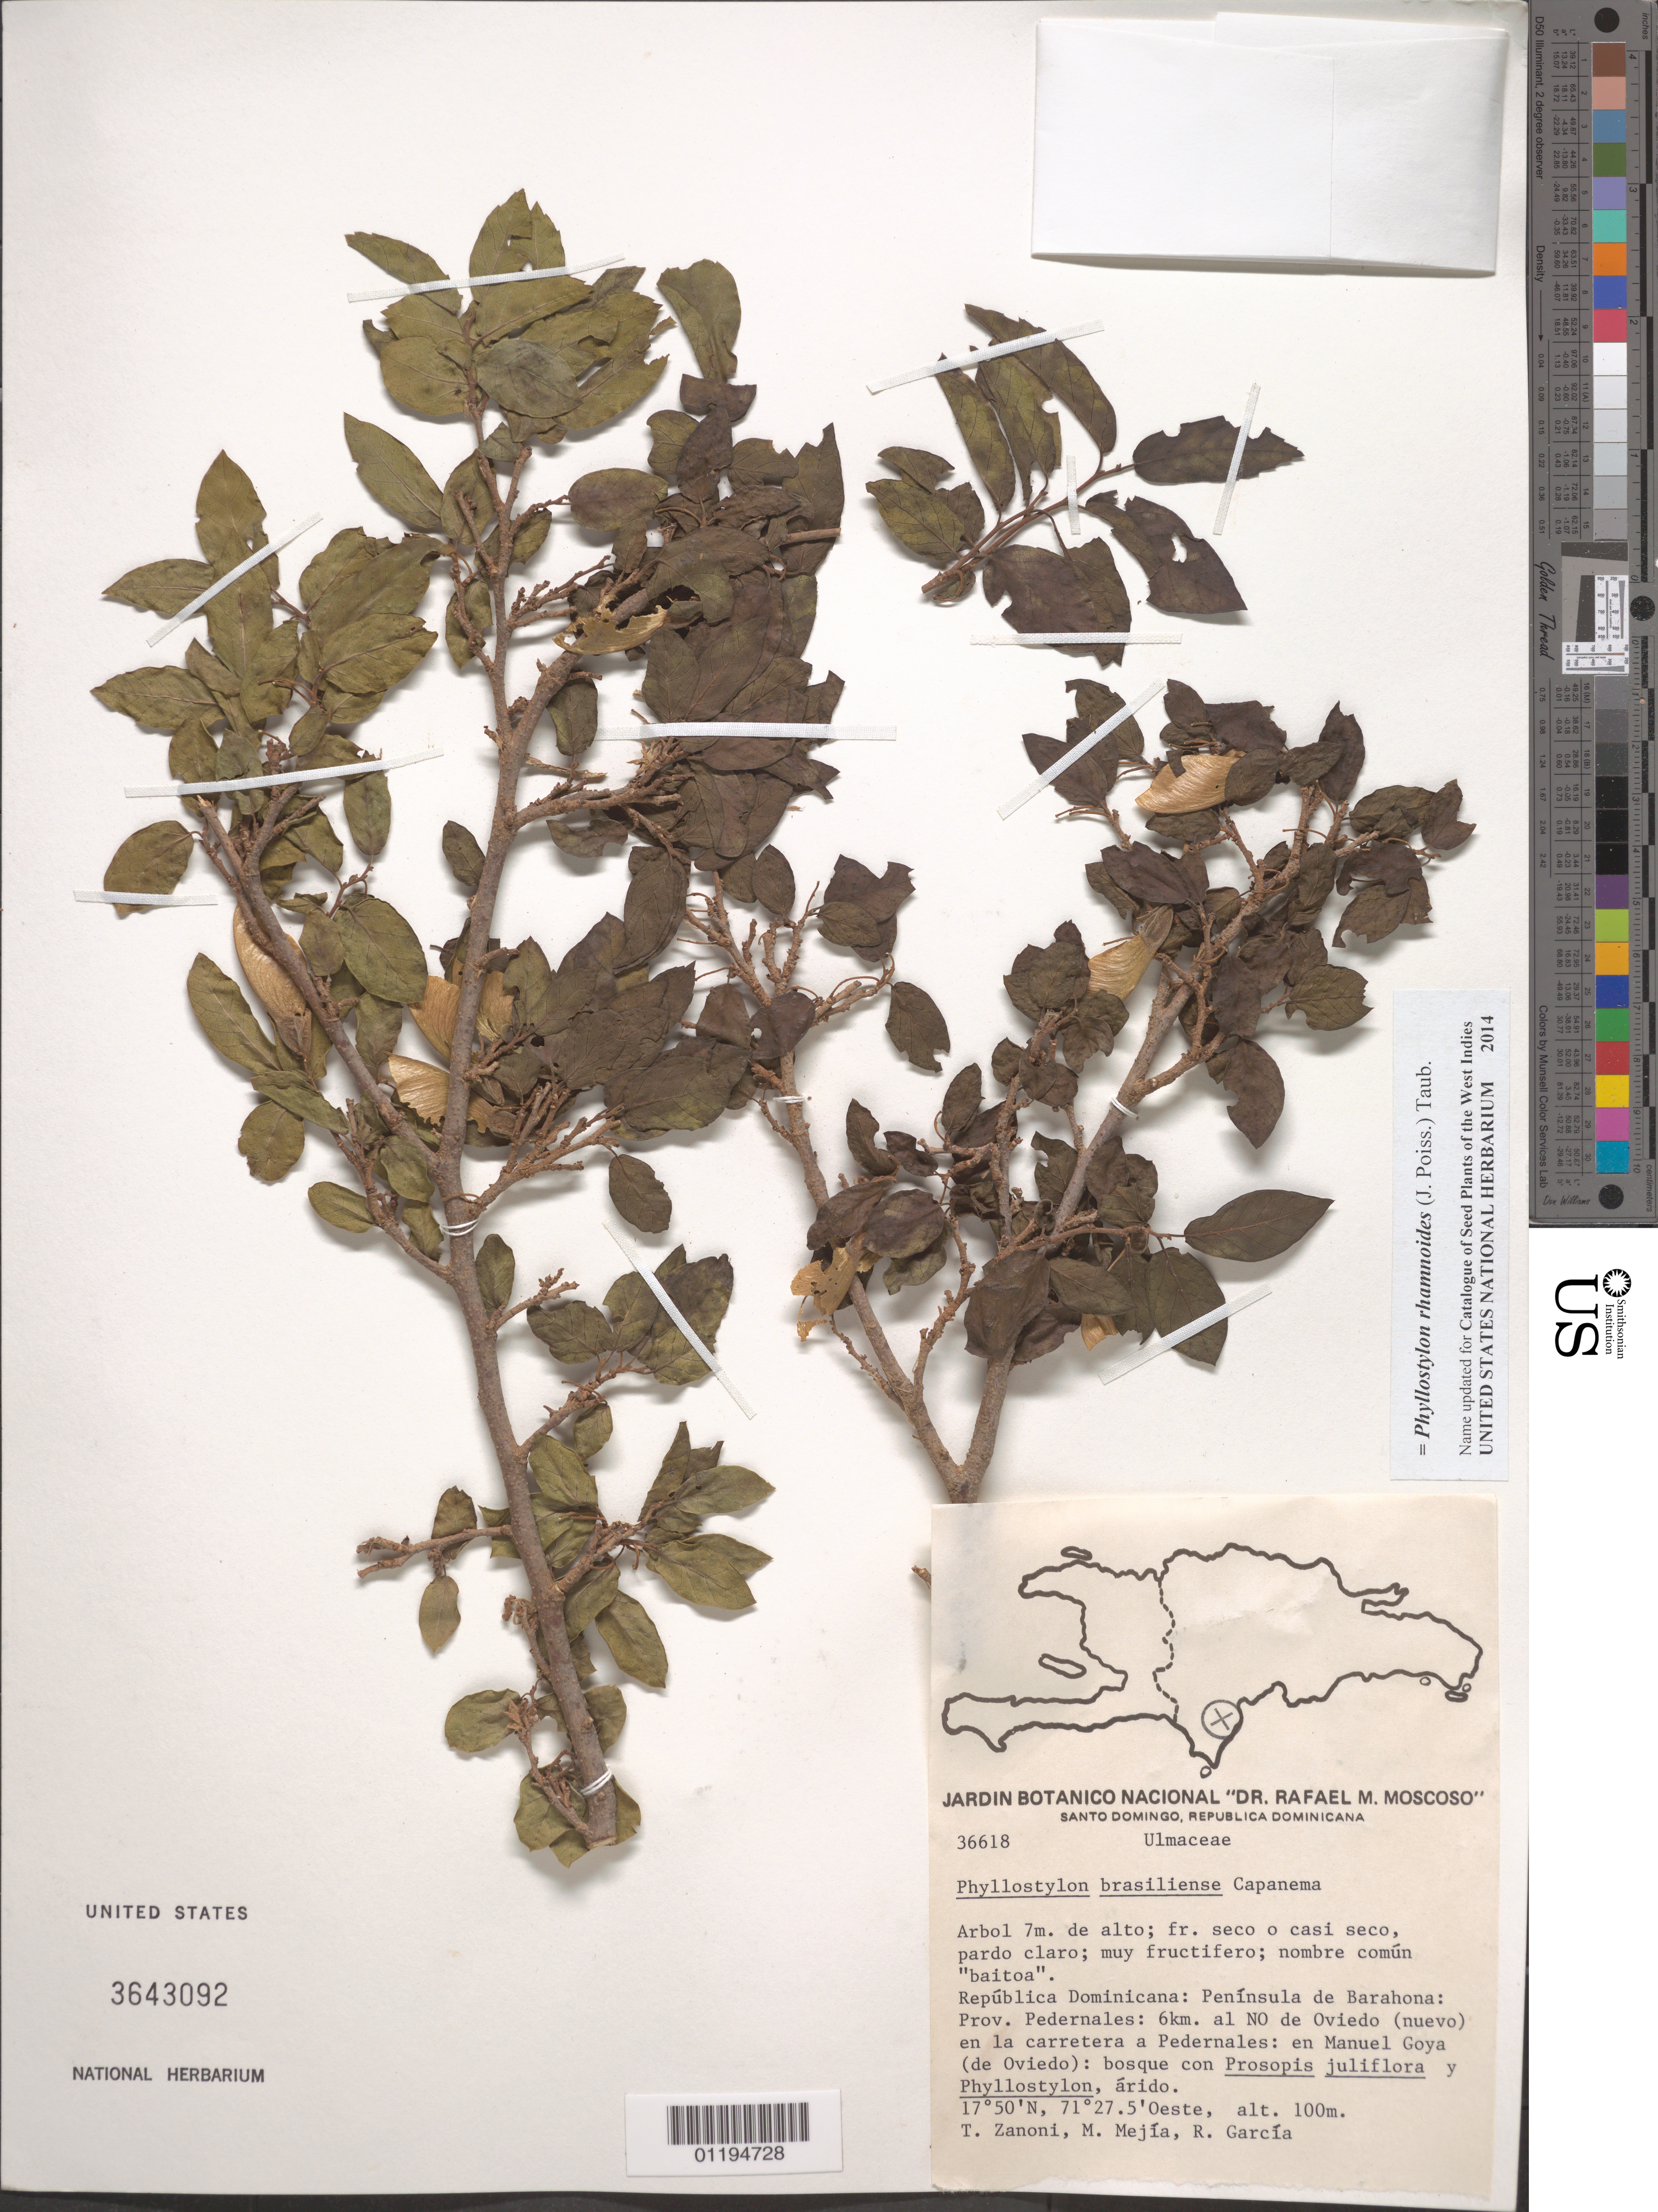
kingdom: Plantae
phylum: Tracheophyta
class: Magnoliopsida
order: Rosales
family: Ulmaceae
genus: Phyllostylon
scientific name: Phyllostylon rhamnoides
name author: (J. Poiss.) Taub.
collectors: T. A. Zanoni, M. Mejia & R. Garcia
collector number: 36618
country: Dominican Republic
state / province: Pedernales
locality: Barahona Pennisula. 6km. NW of Oviedo on the rd to Pedernales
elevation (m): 100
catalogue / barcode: US 3643092